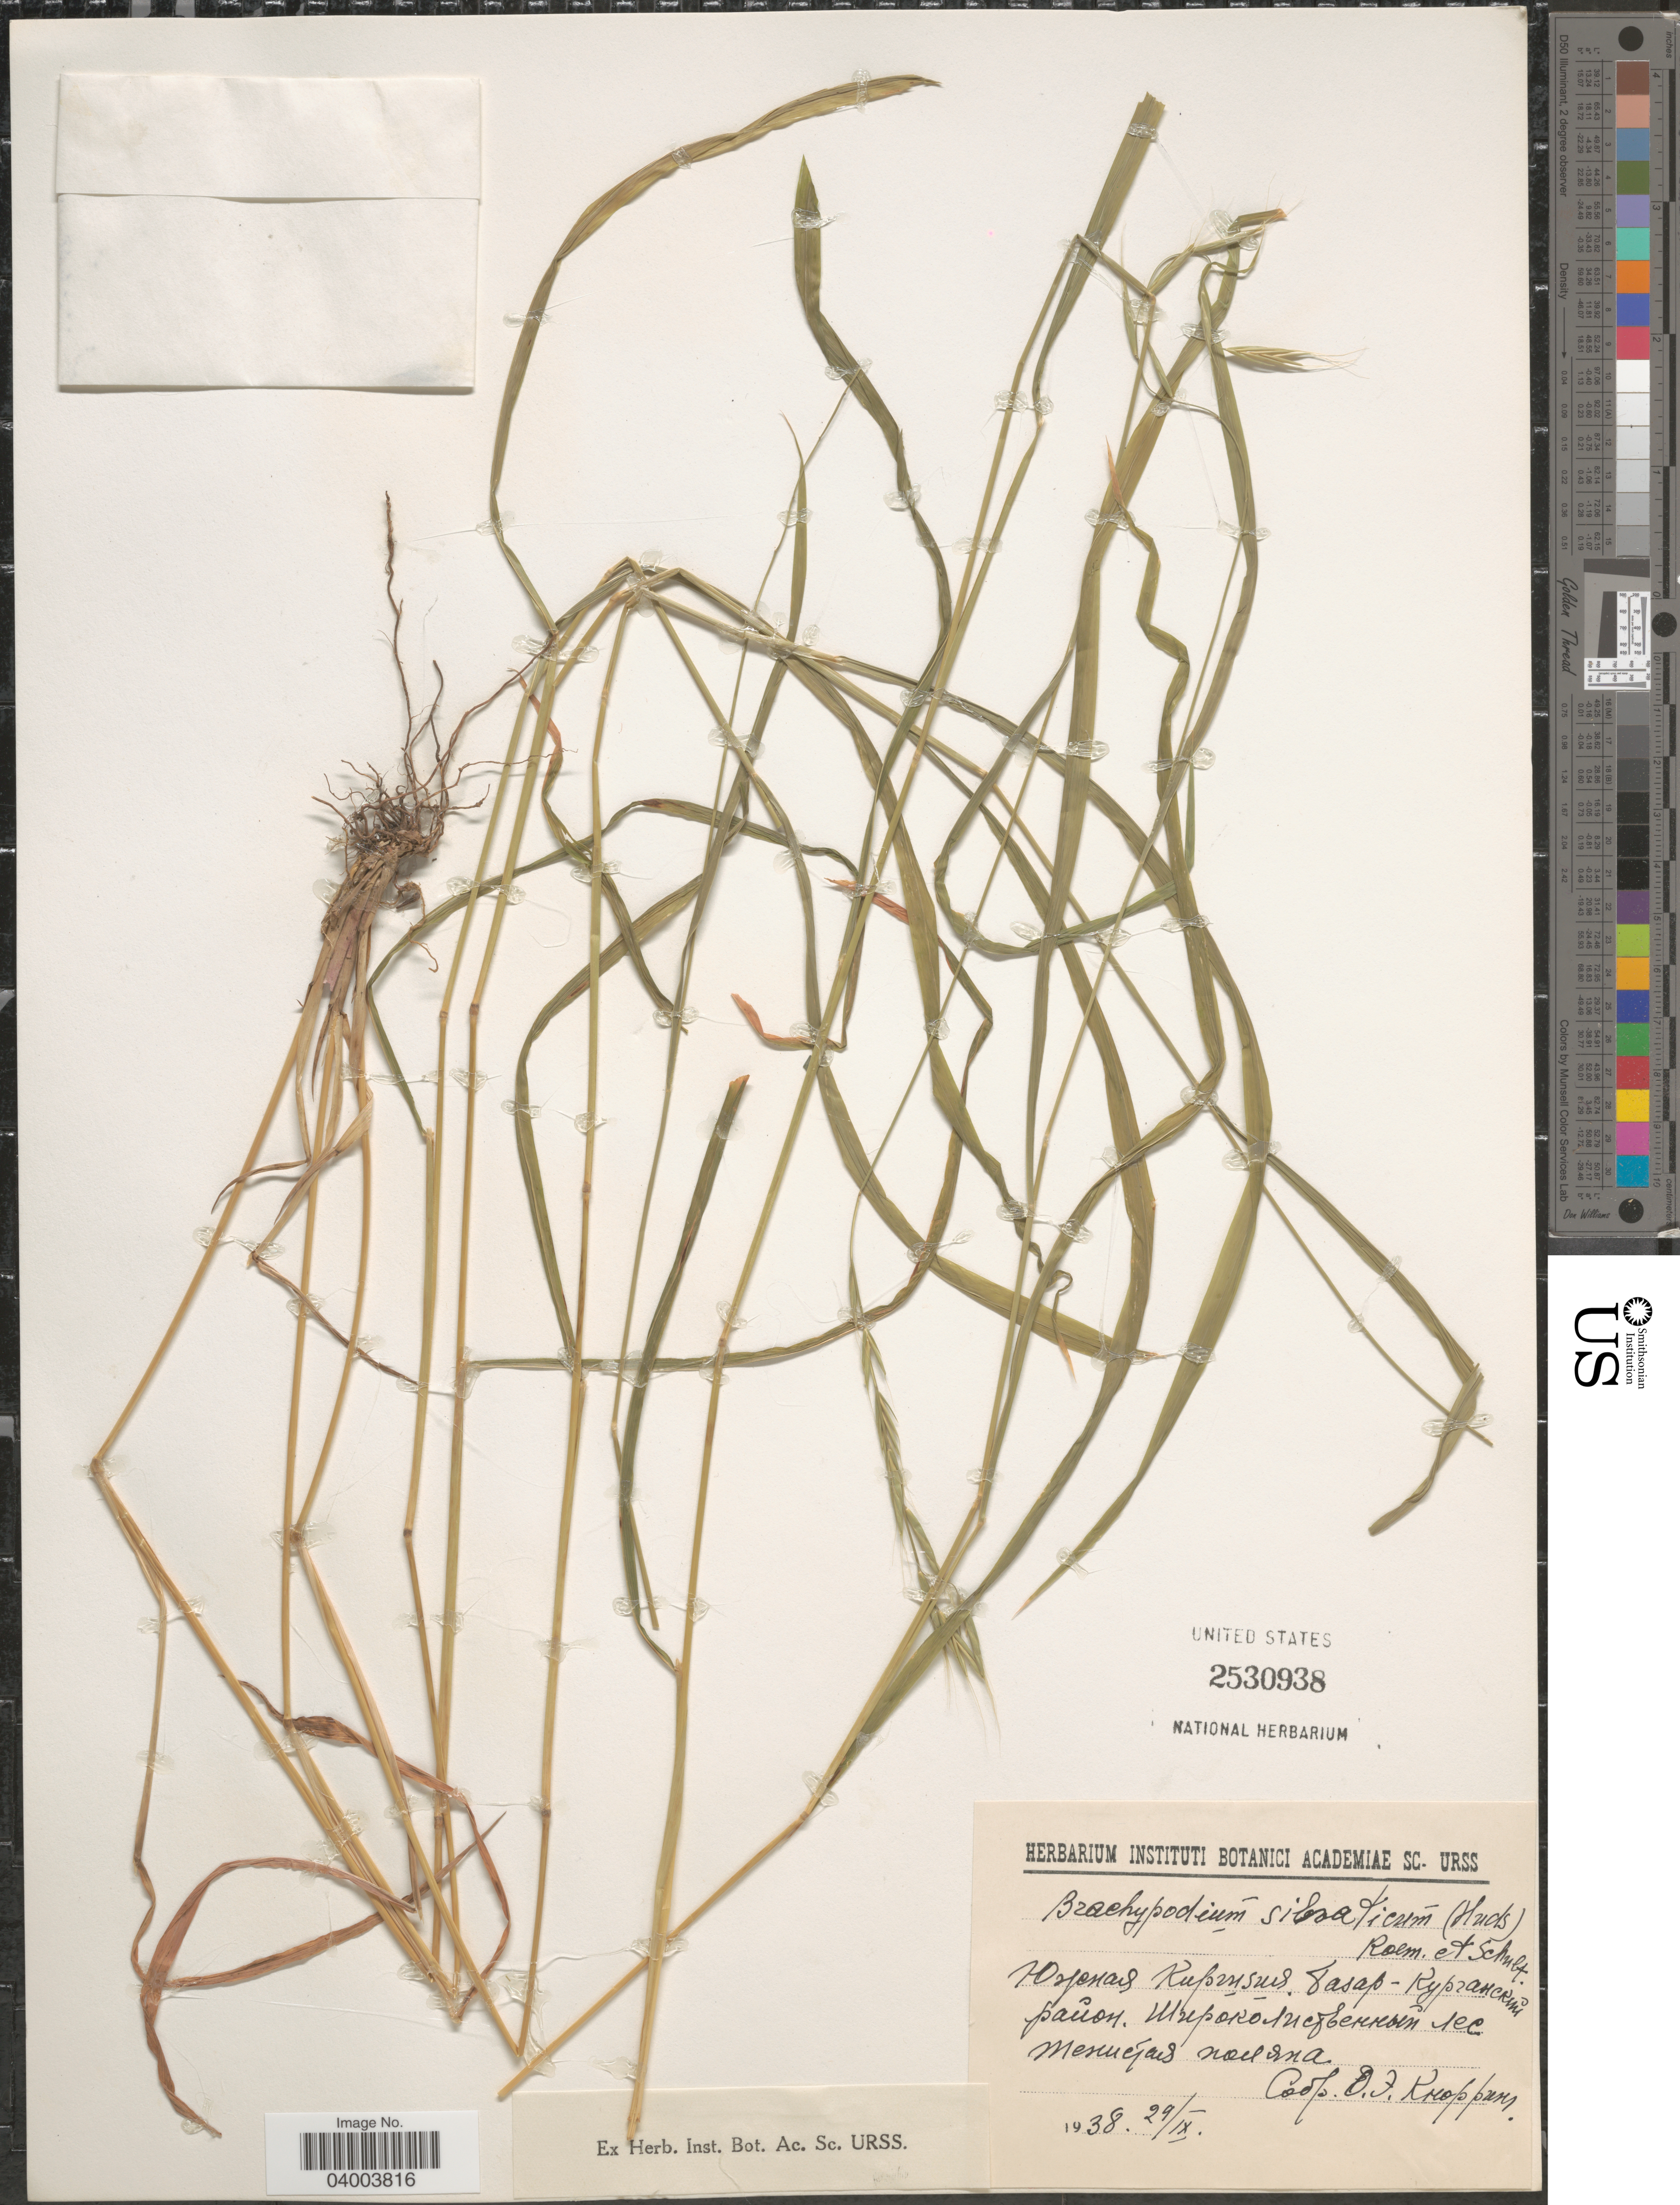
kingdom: Plantae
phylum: Tracheophyta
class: Liliopsida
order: Poales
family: Poaceae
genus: Brachypodium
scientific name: Brachypodium sylvaticum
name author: (Huds.) P. Beauv.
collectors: O. Knorring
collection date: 1938-09-29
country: Kyrgyzstan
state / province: Jalal-Abad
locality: Bazar-Kurganskiy District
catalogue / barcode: US 2530938